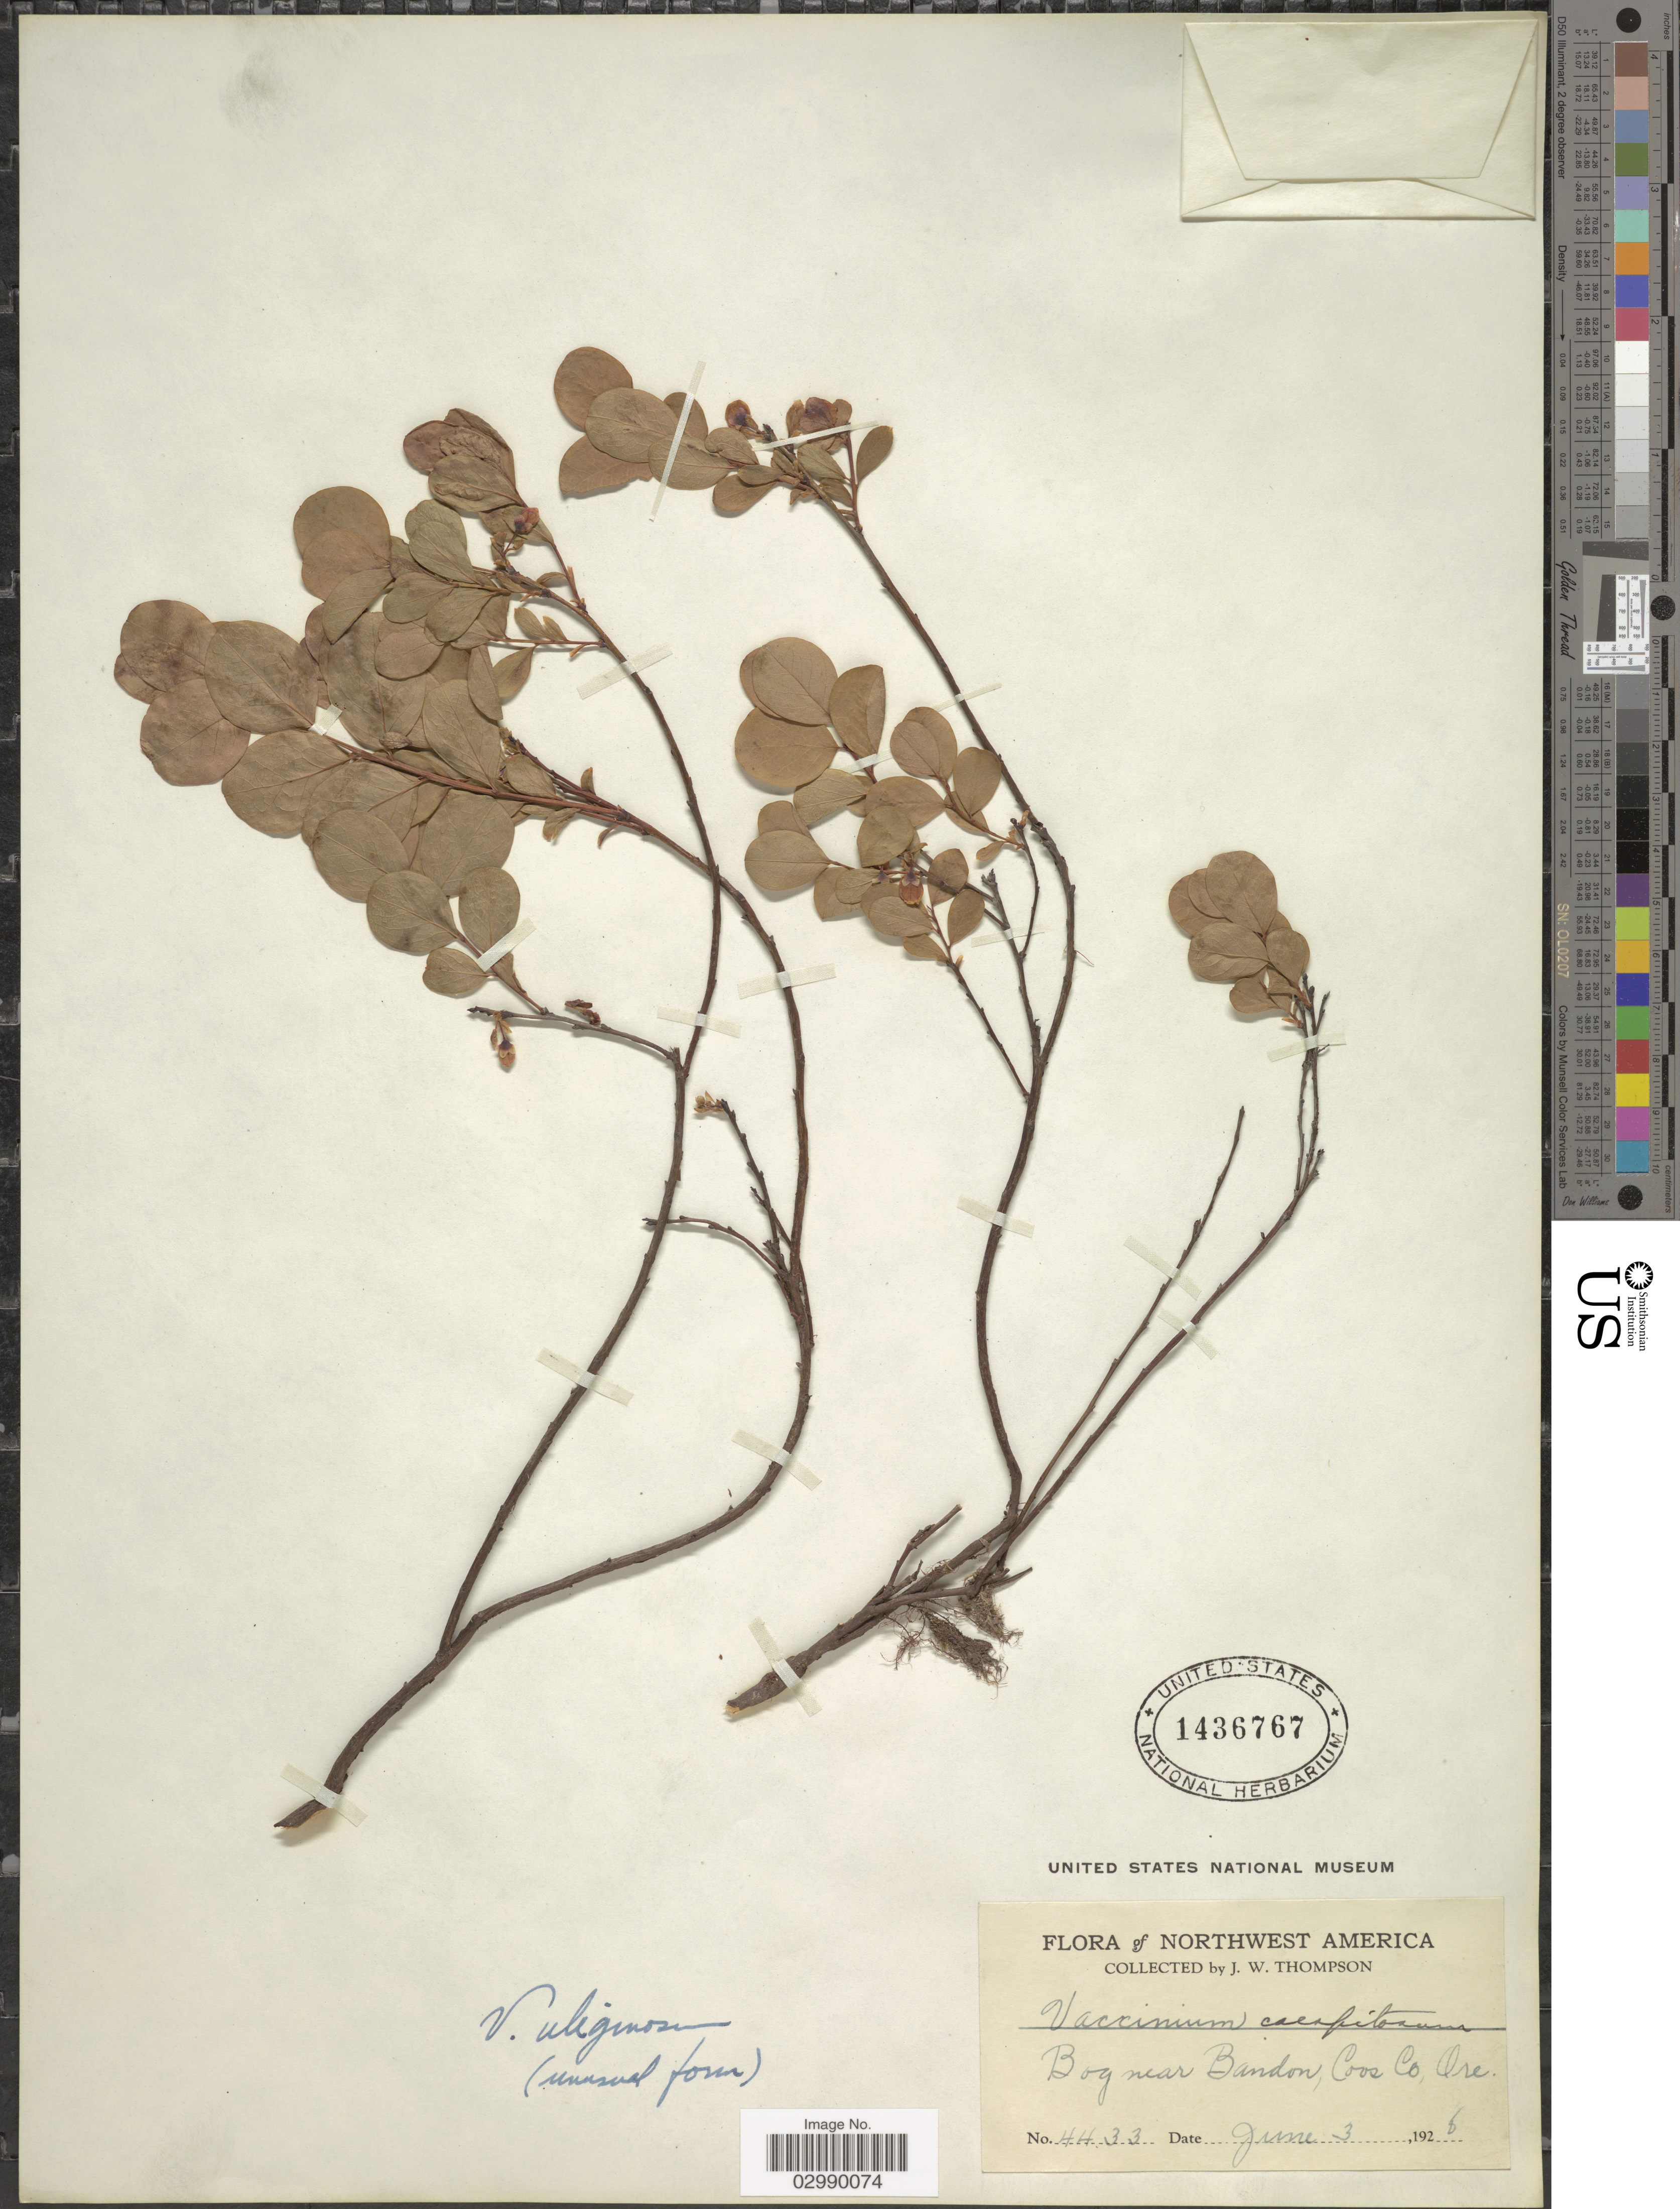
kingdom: Plantae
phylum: Tracheophyta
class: Magnoliopsida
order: Ericales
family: Ericaceae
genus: Vaccinium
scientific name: Vaccinium uliginosum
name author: L.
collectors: J. Thompson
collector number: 4433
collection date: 1926-06-03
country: United States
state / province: Oregon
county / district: Coos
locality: Northwest America, Bog near Bandon, Coos Co.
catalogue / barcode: US 1436767